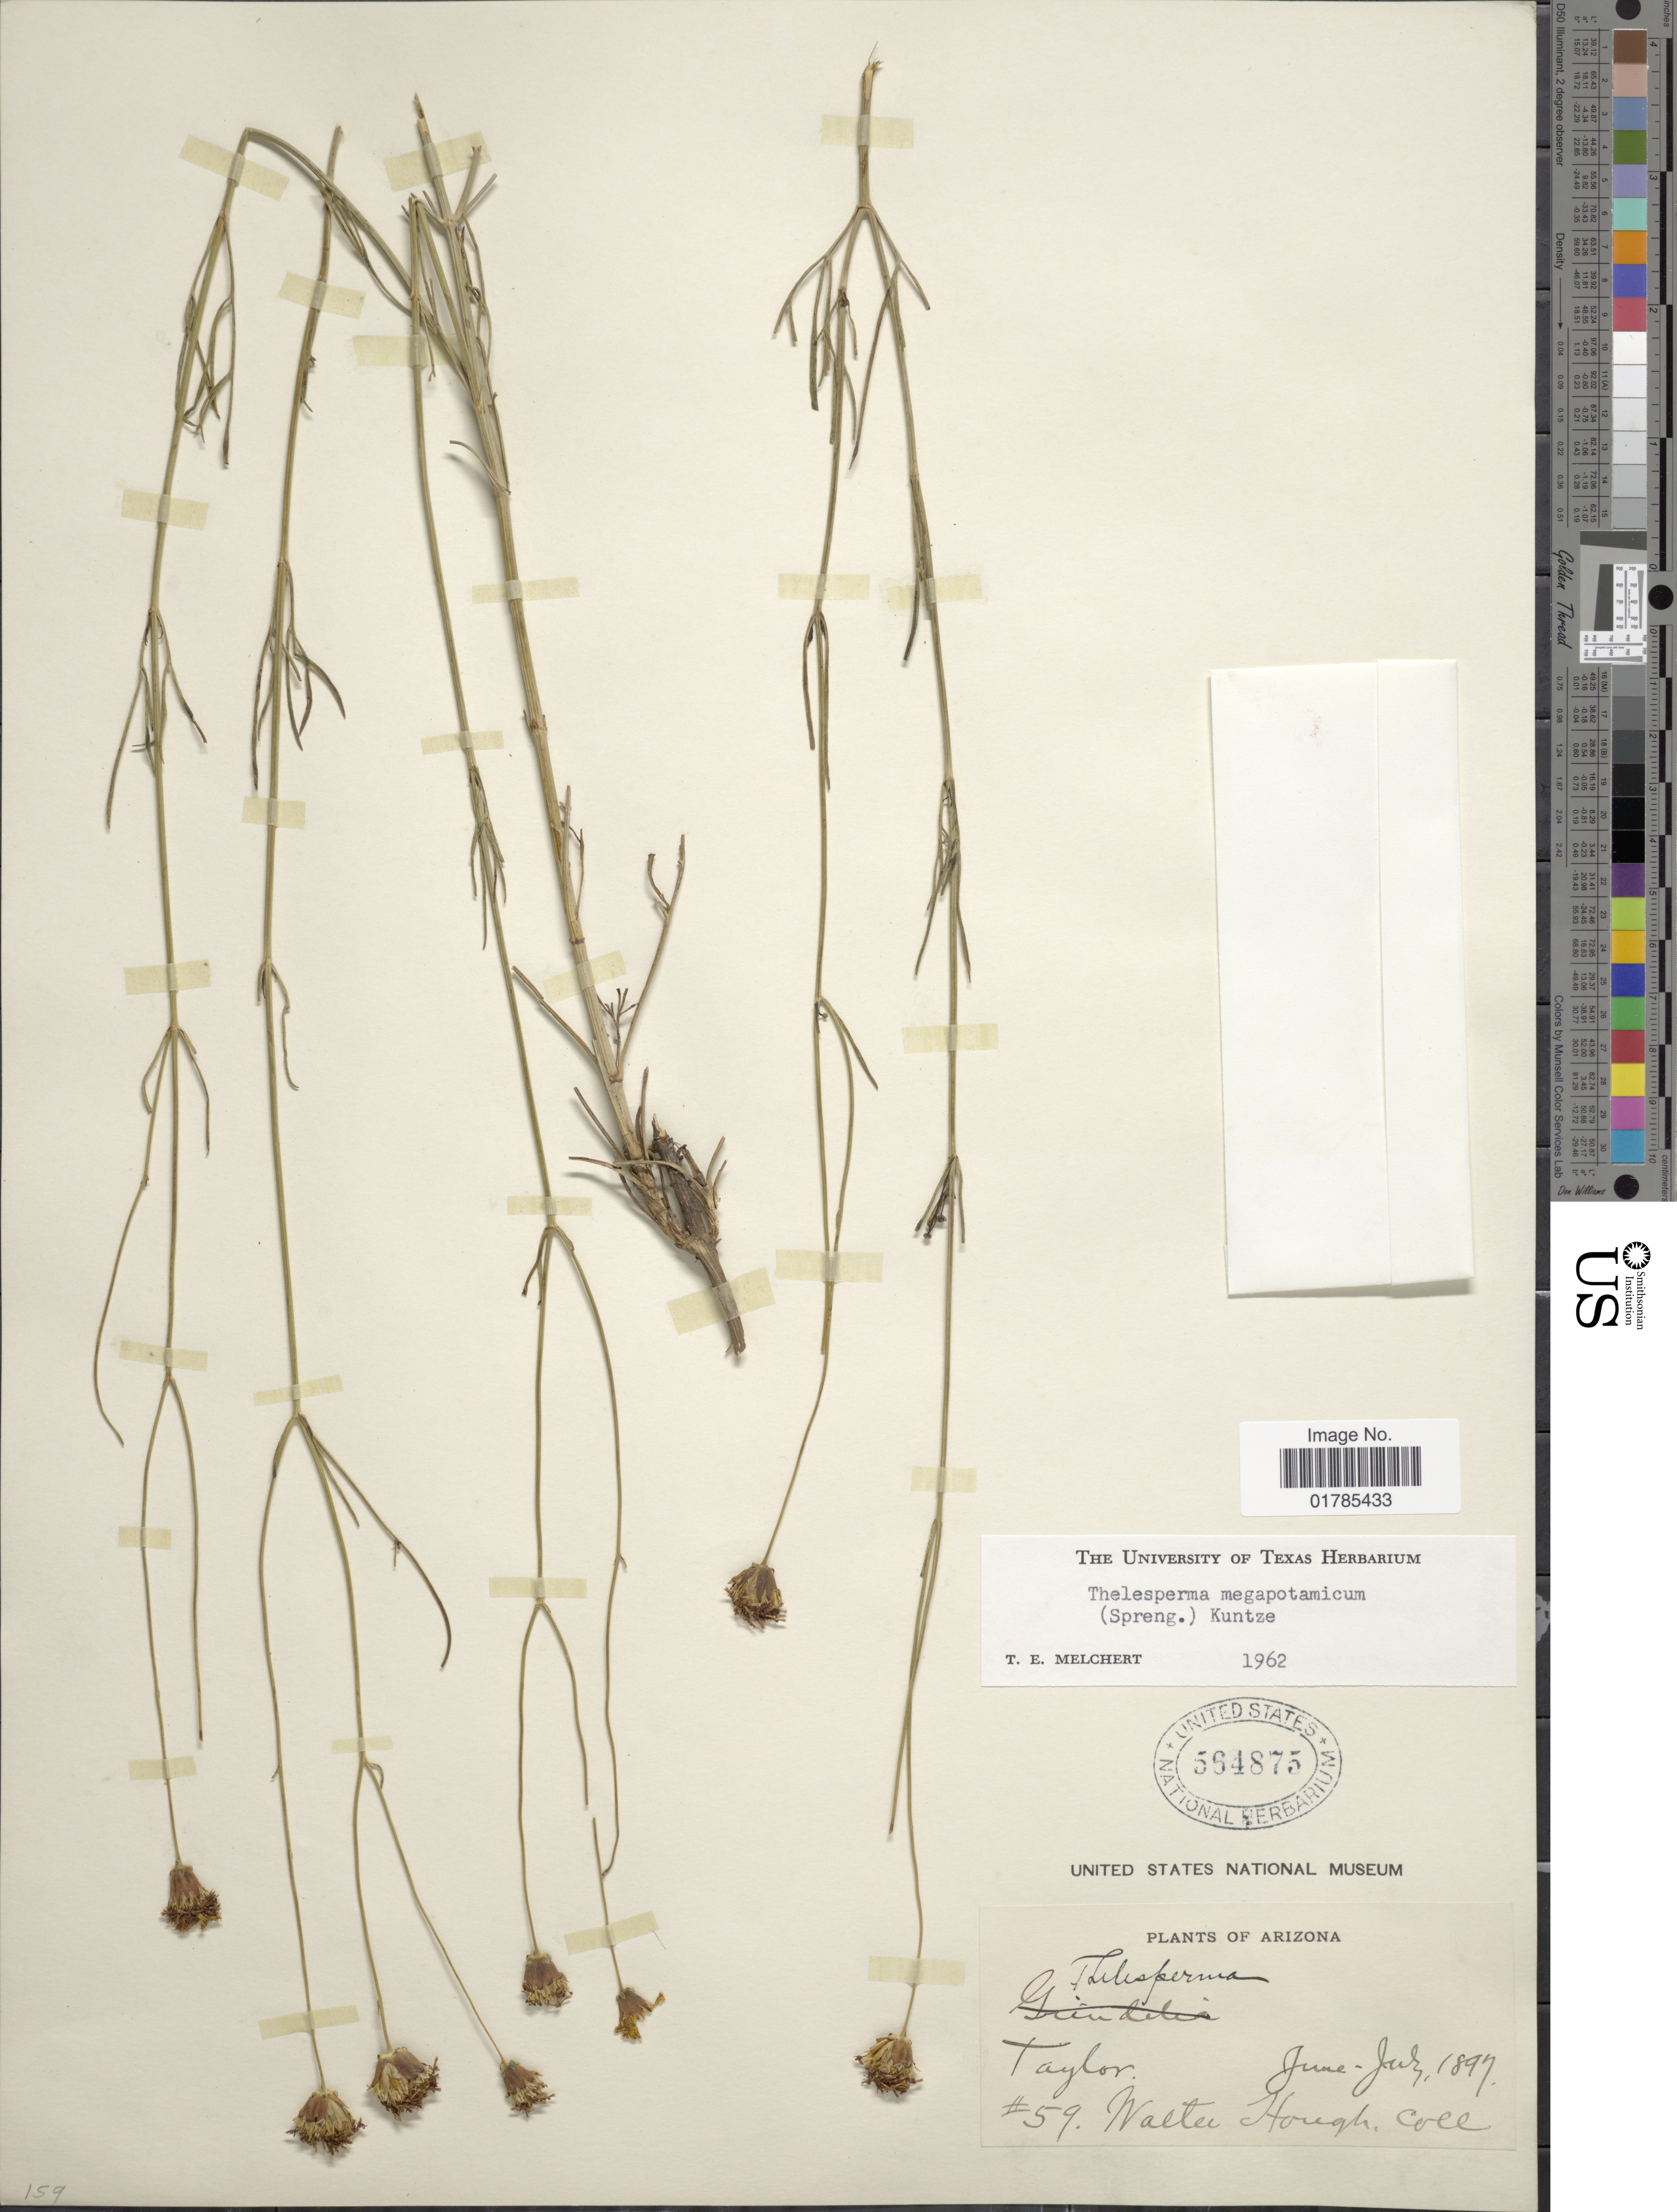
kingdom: Plantae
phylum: Tracheophyta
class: Magnoliopsida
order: Asterales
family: Asteraceae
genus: Thelesperma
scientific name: Thelesperma megapotamicum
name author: (Spreng.) Herter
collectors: W. Hough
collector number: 59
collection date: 1897-06/1897-07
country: United States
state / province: Arizona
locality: Taylor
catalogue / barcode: US 564875